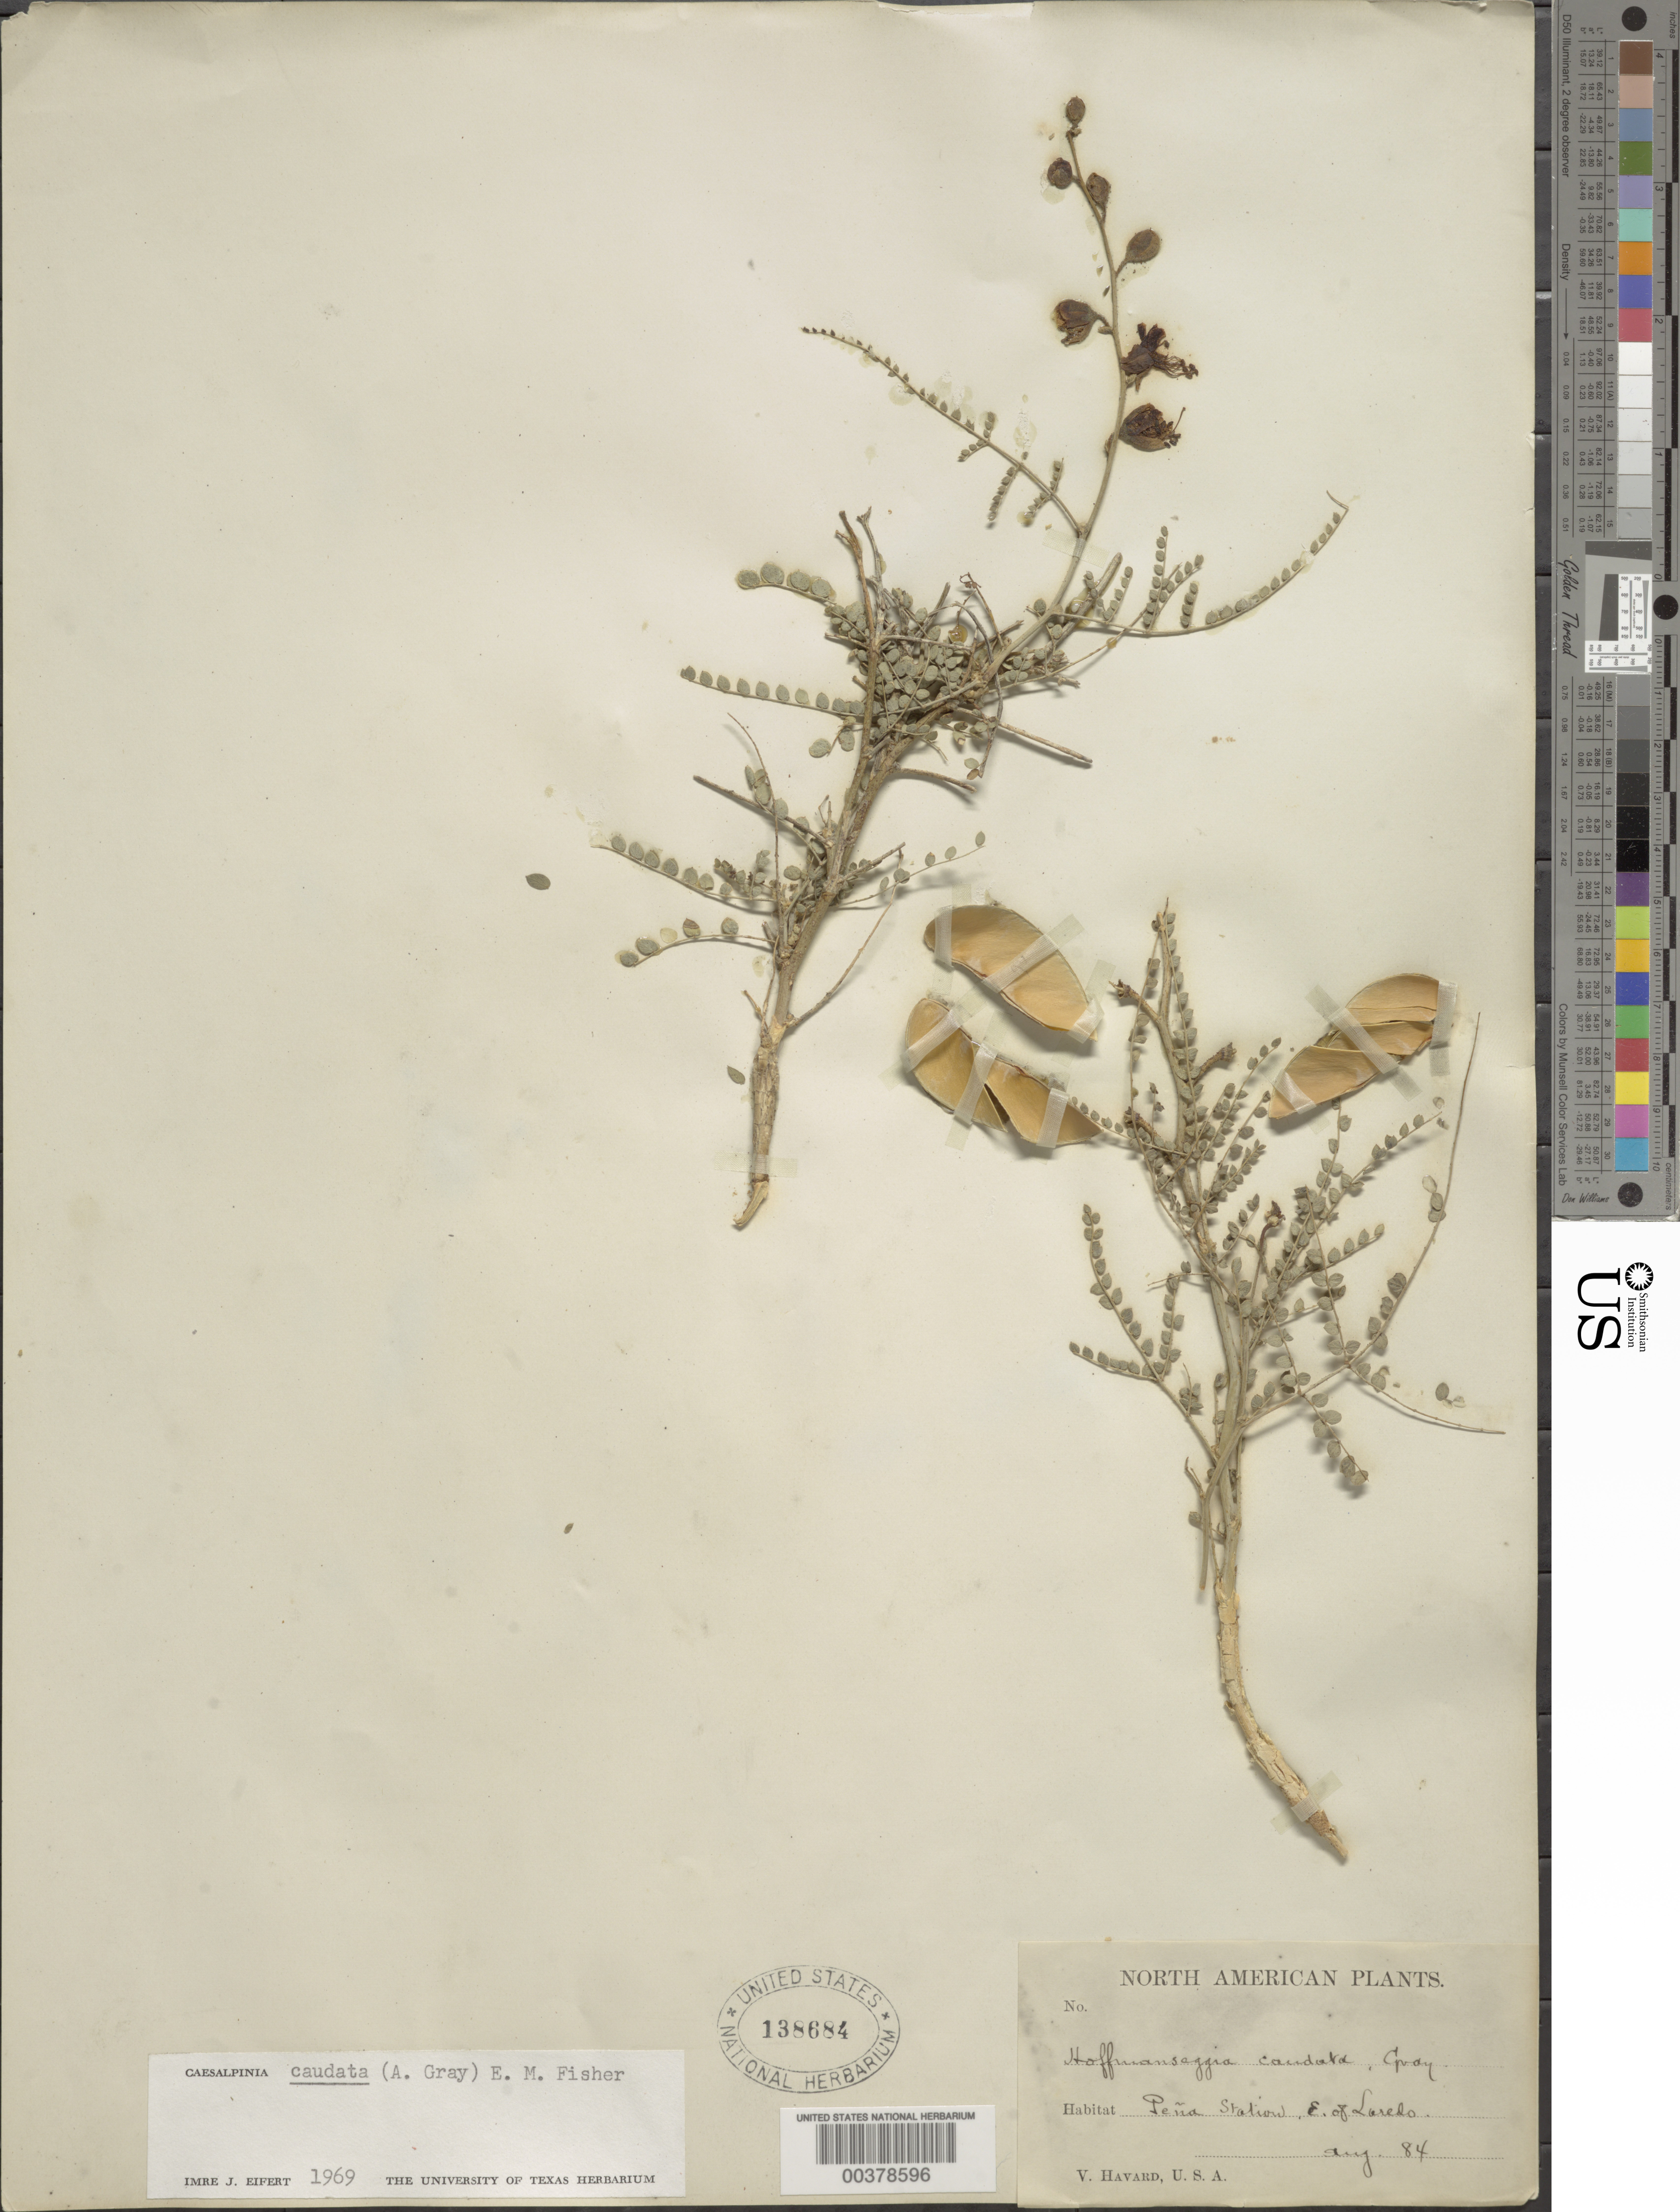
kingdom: Plantae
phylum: Tracheophyta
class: Magnoliopsida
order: Fabales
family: Fabaceae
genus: Erythrostemon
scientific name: Erythrostemon caudatus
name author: (A. Gray) Gagnon & G.P. Lewis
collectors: V. Havard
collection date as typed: Aug 1884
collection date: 1884-08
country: United States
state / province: Texas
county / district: Webb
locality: Pena station, e of laredo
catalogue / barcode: US 138684